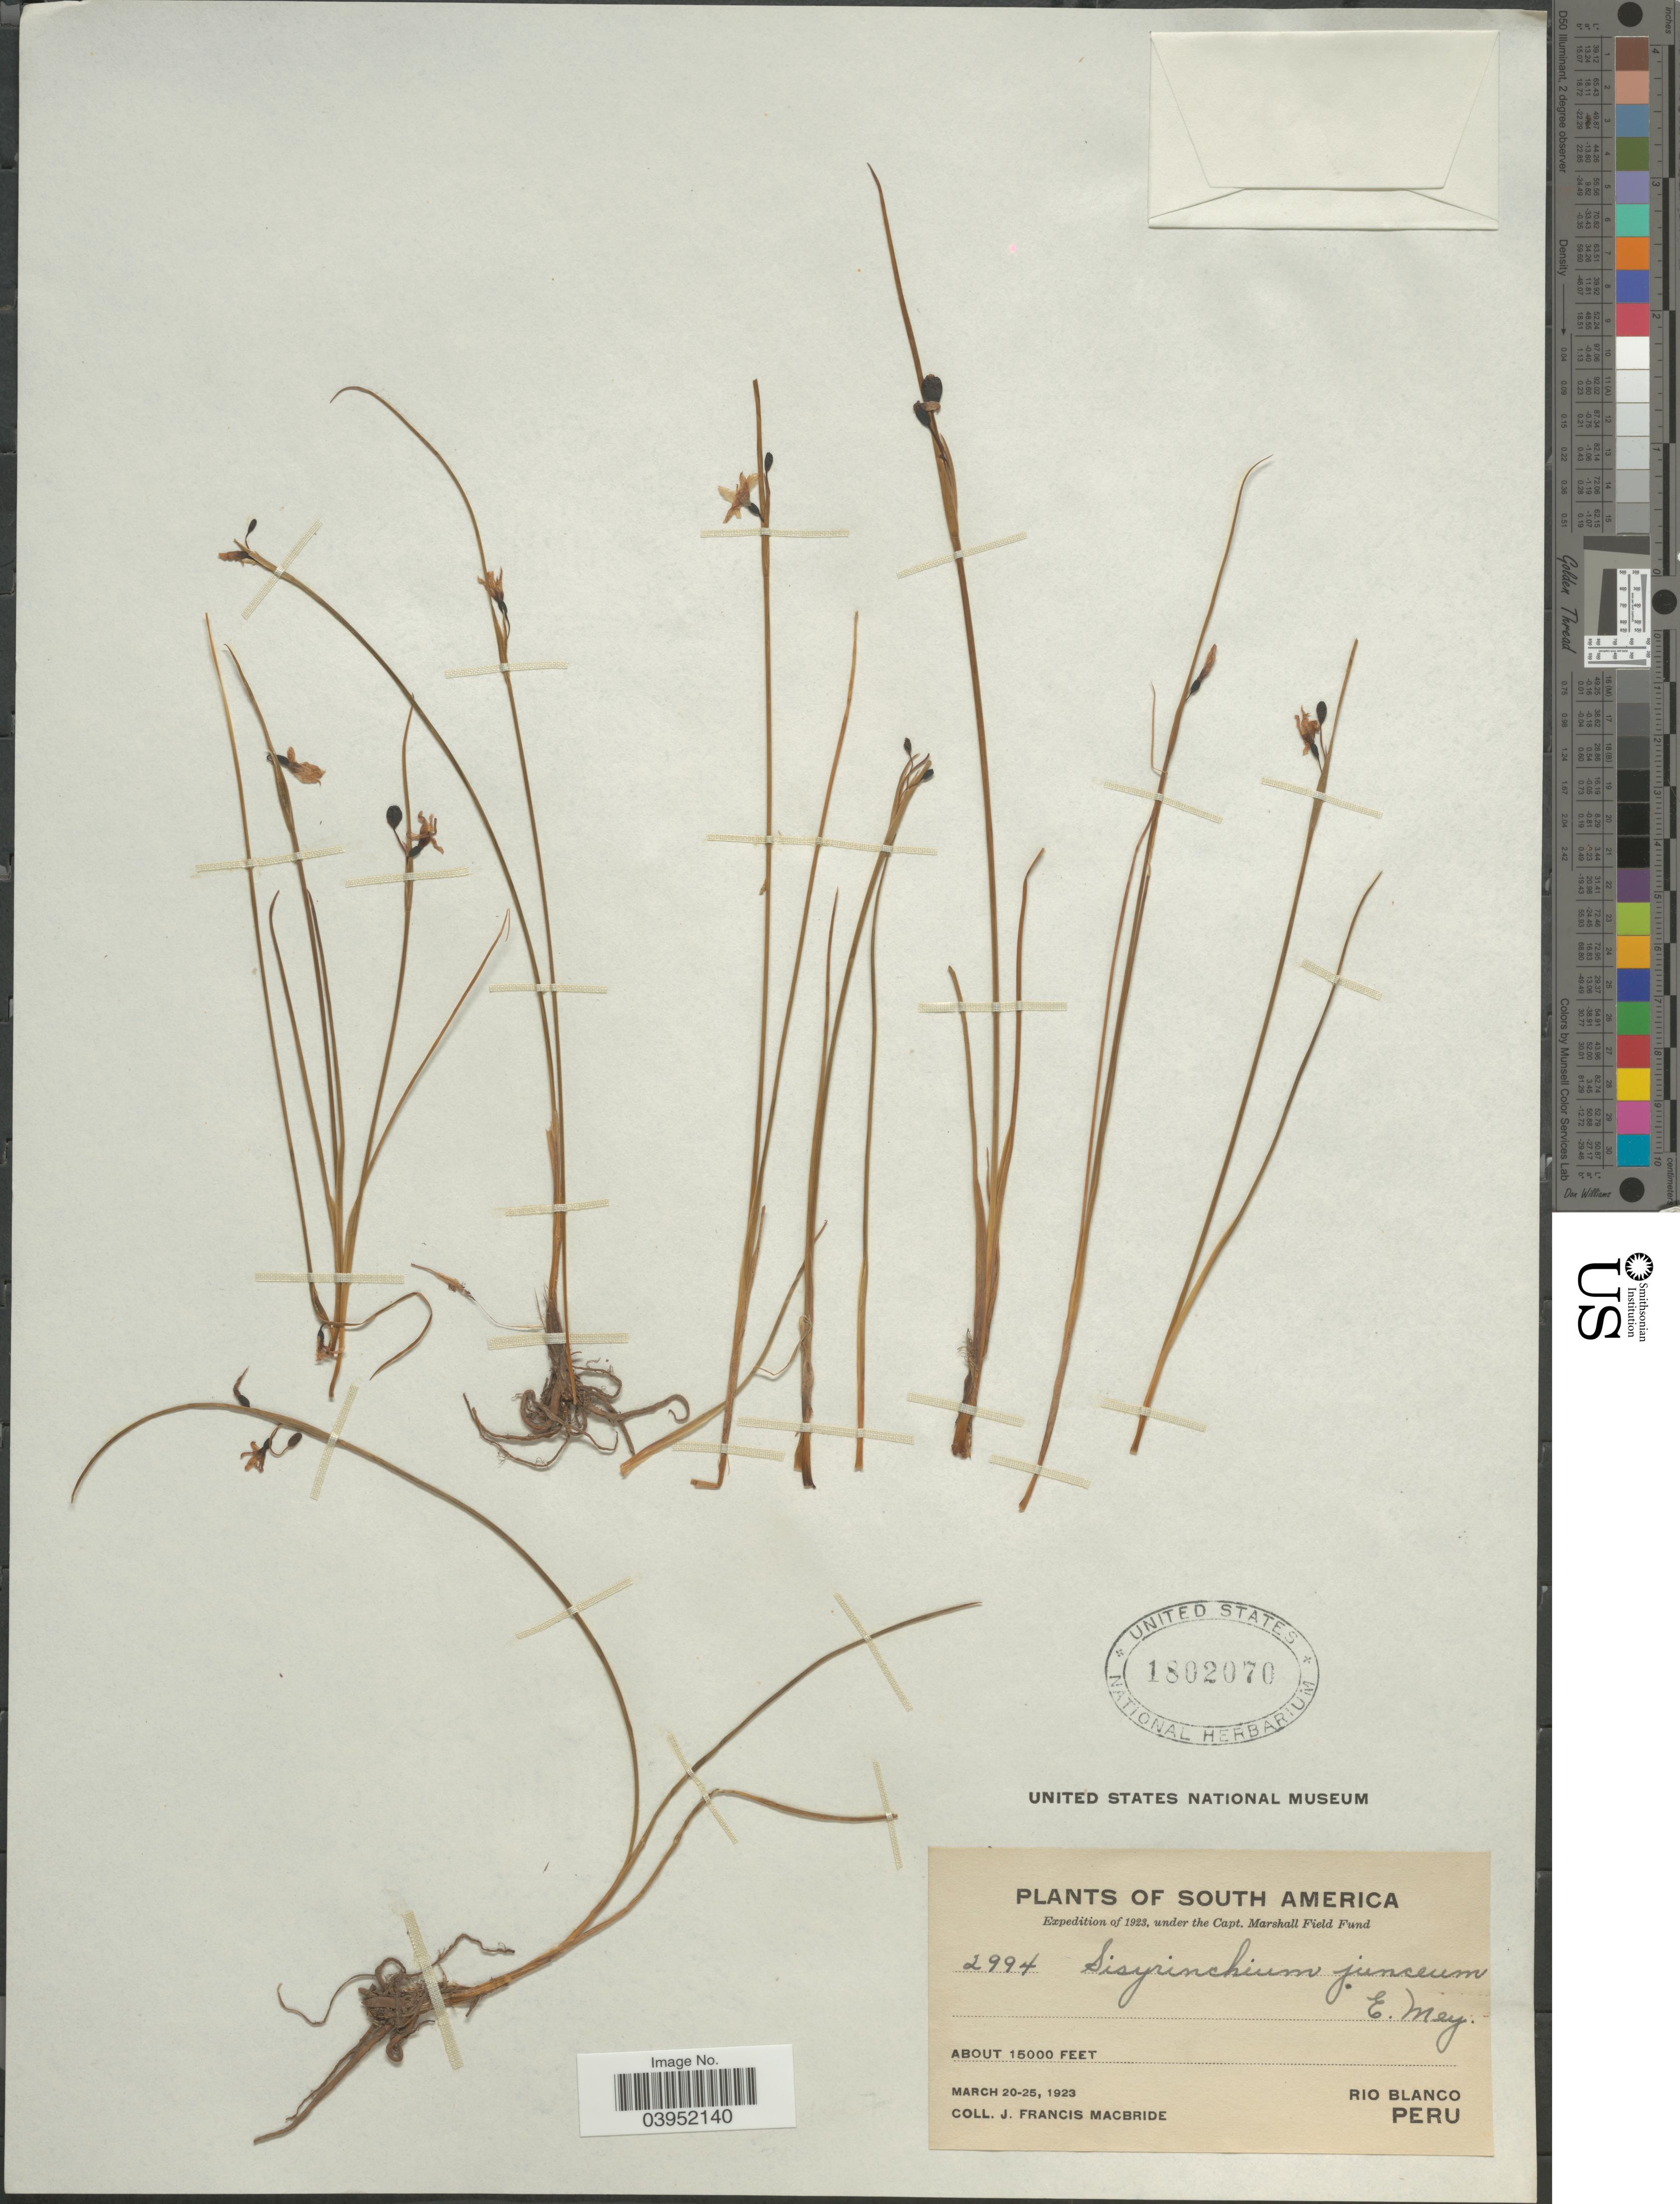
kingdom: Plantae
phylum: Tracheophyta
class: Liliopsida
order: Asparagales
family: Iridaceae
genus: Sisyrinchium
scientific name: Sisyrinchium junceum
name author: E. Mey. ex C. Presl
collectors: J. F. Macbride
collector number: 2994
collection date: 1923-03-20/1923-03-25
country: Peru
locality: Rio Blanco.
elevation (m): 4572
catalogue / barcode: US 1802070